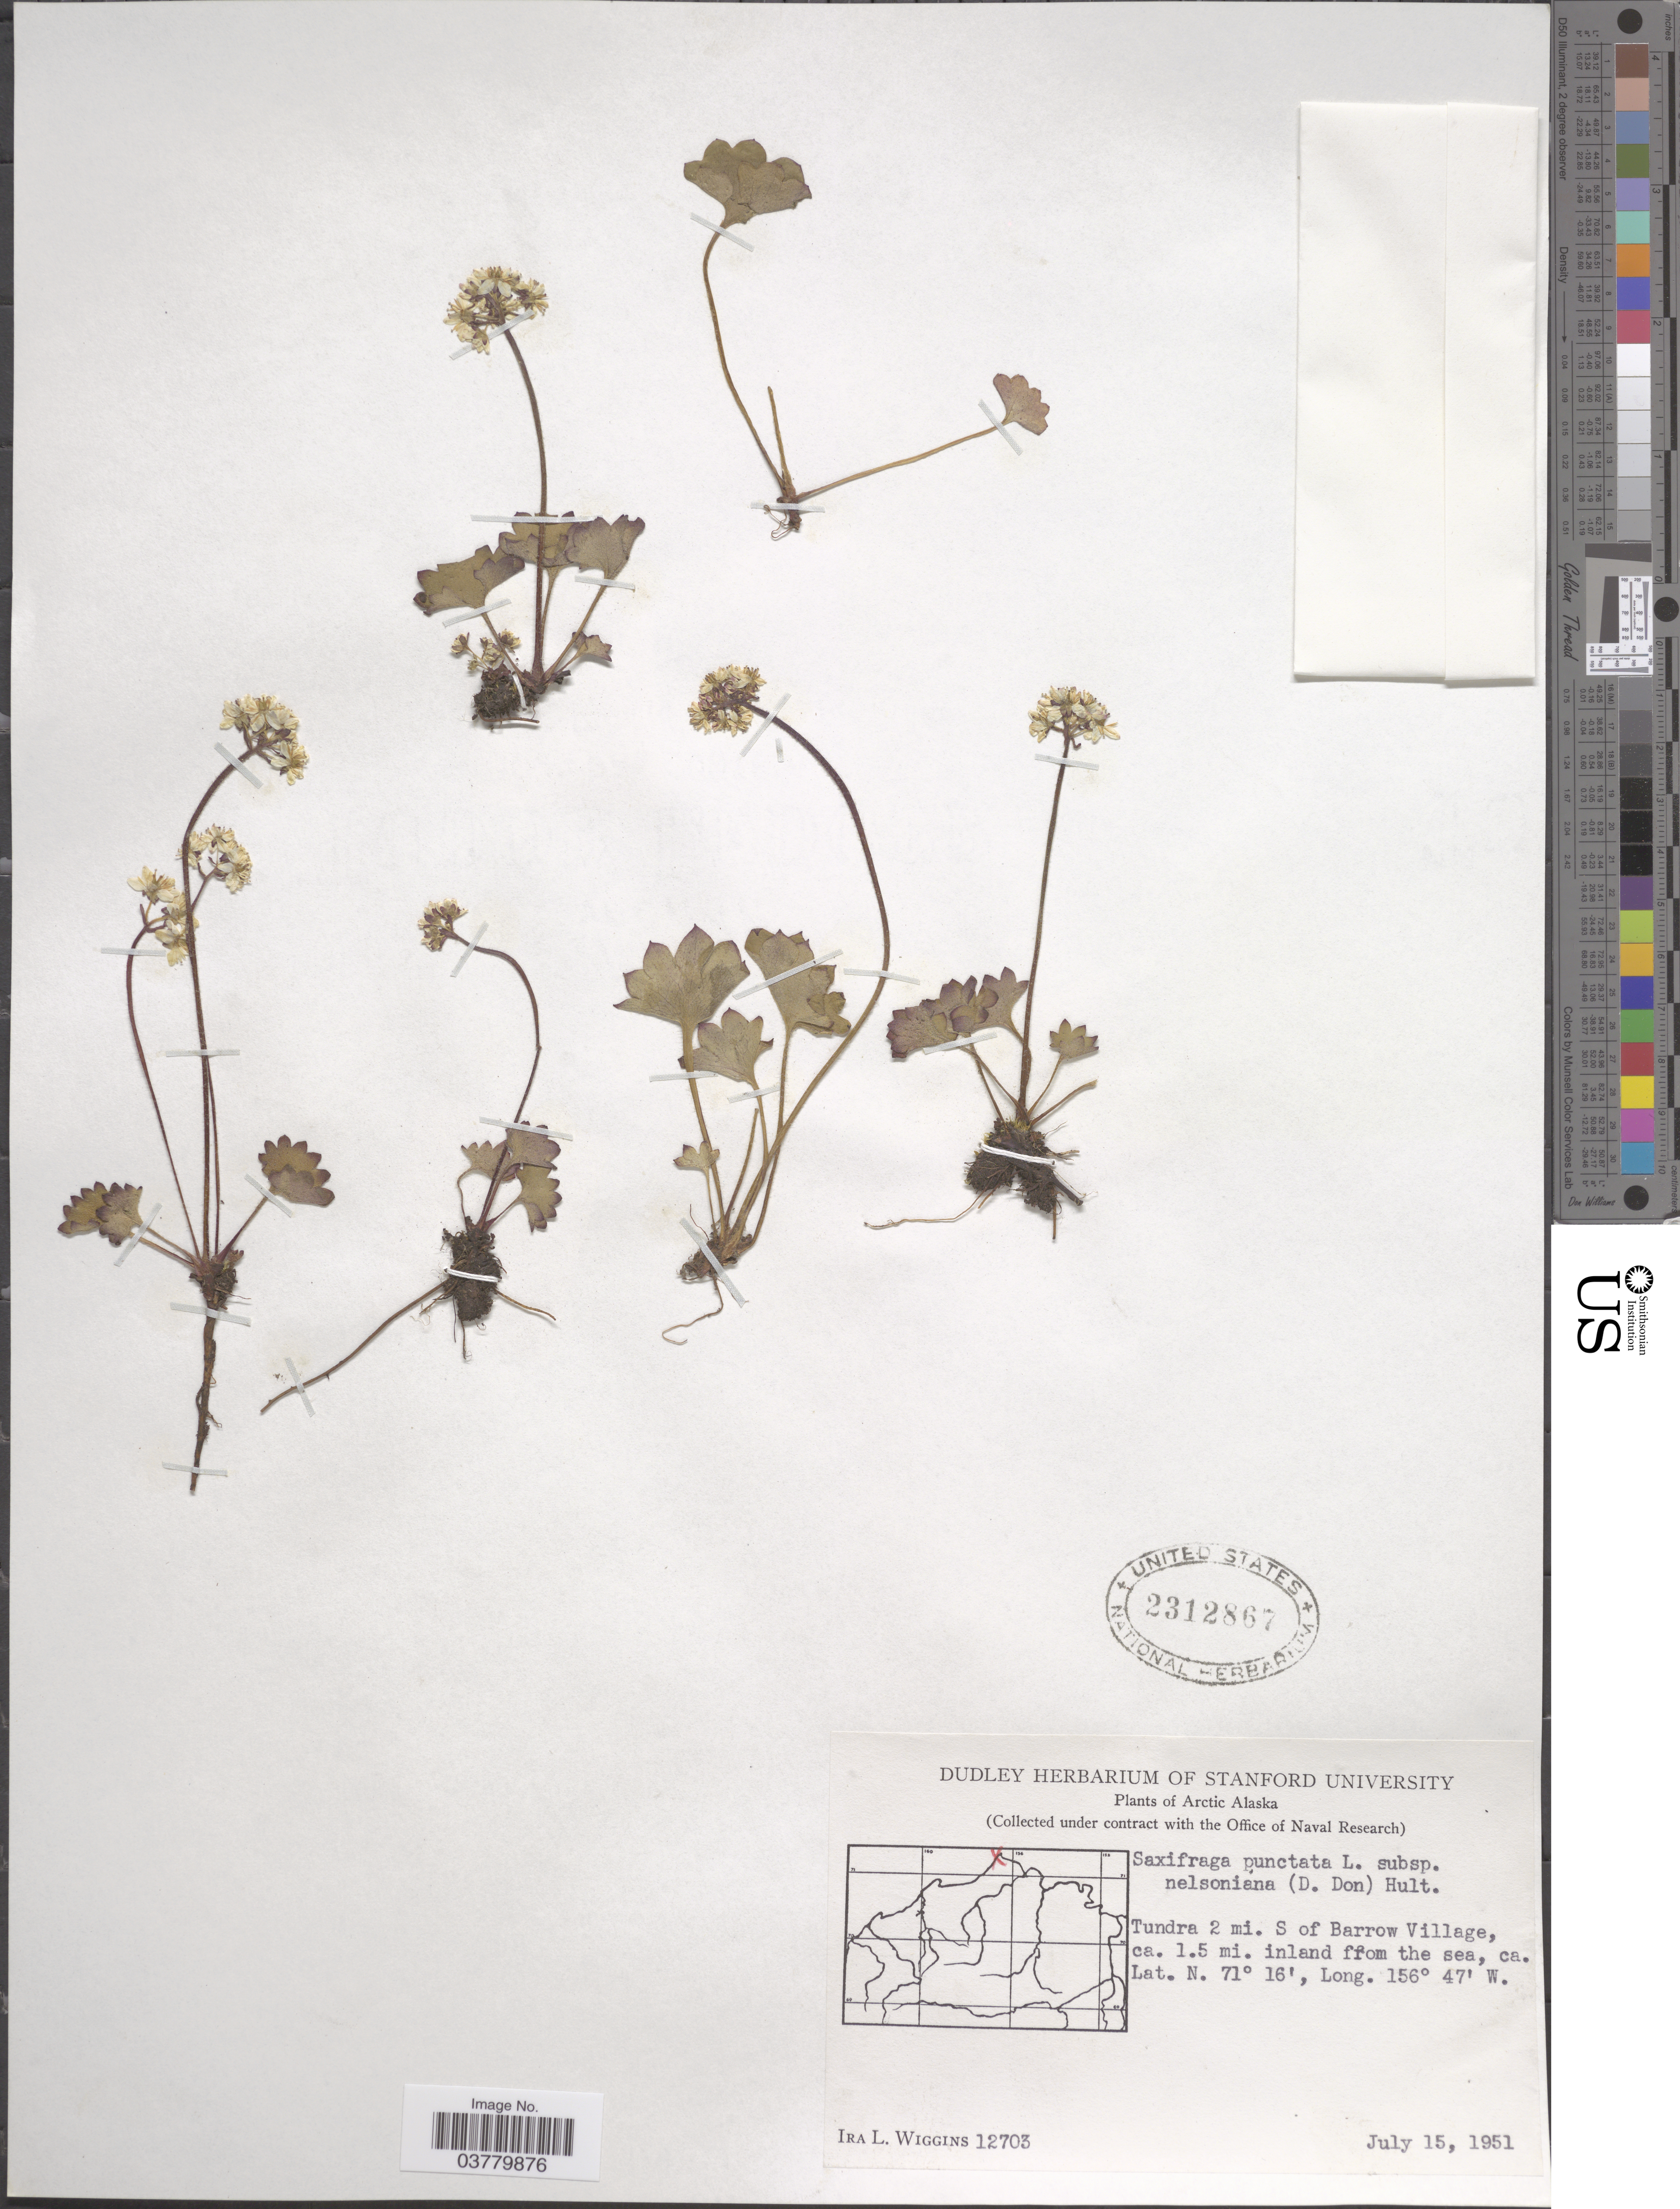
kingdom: Plantae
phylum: Tracheophyta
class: Magnoliopsida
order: Saxifragales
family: Saxifragaceae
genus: Micranthes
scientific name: Micranthes nelsoniana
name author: (D. Don) Small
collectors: I. L. Wiggins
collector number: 12703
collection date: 1951-07-15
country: United States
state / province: Alaska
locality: Arctic Alaska. Tundra 2 mi. S of Barrow Village, ca. 1.5 mi. inland from the sea.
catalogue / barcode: US 2312867